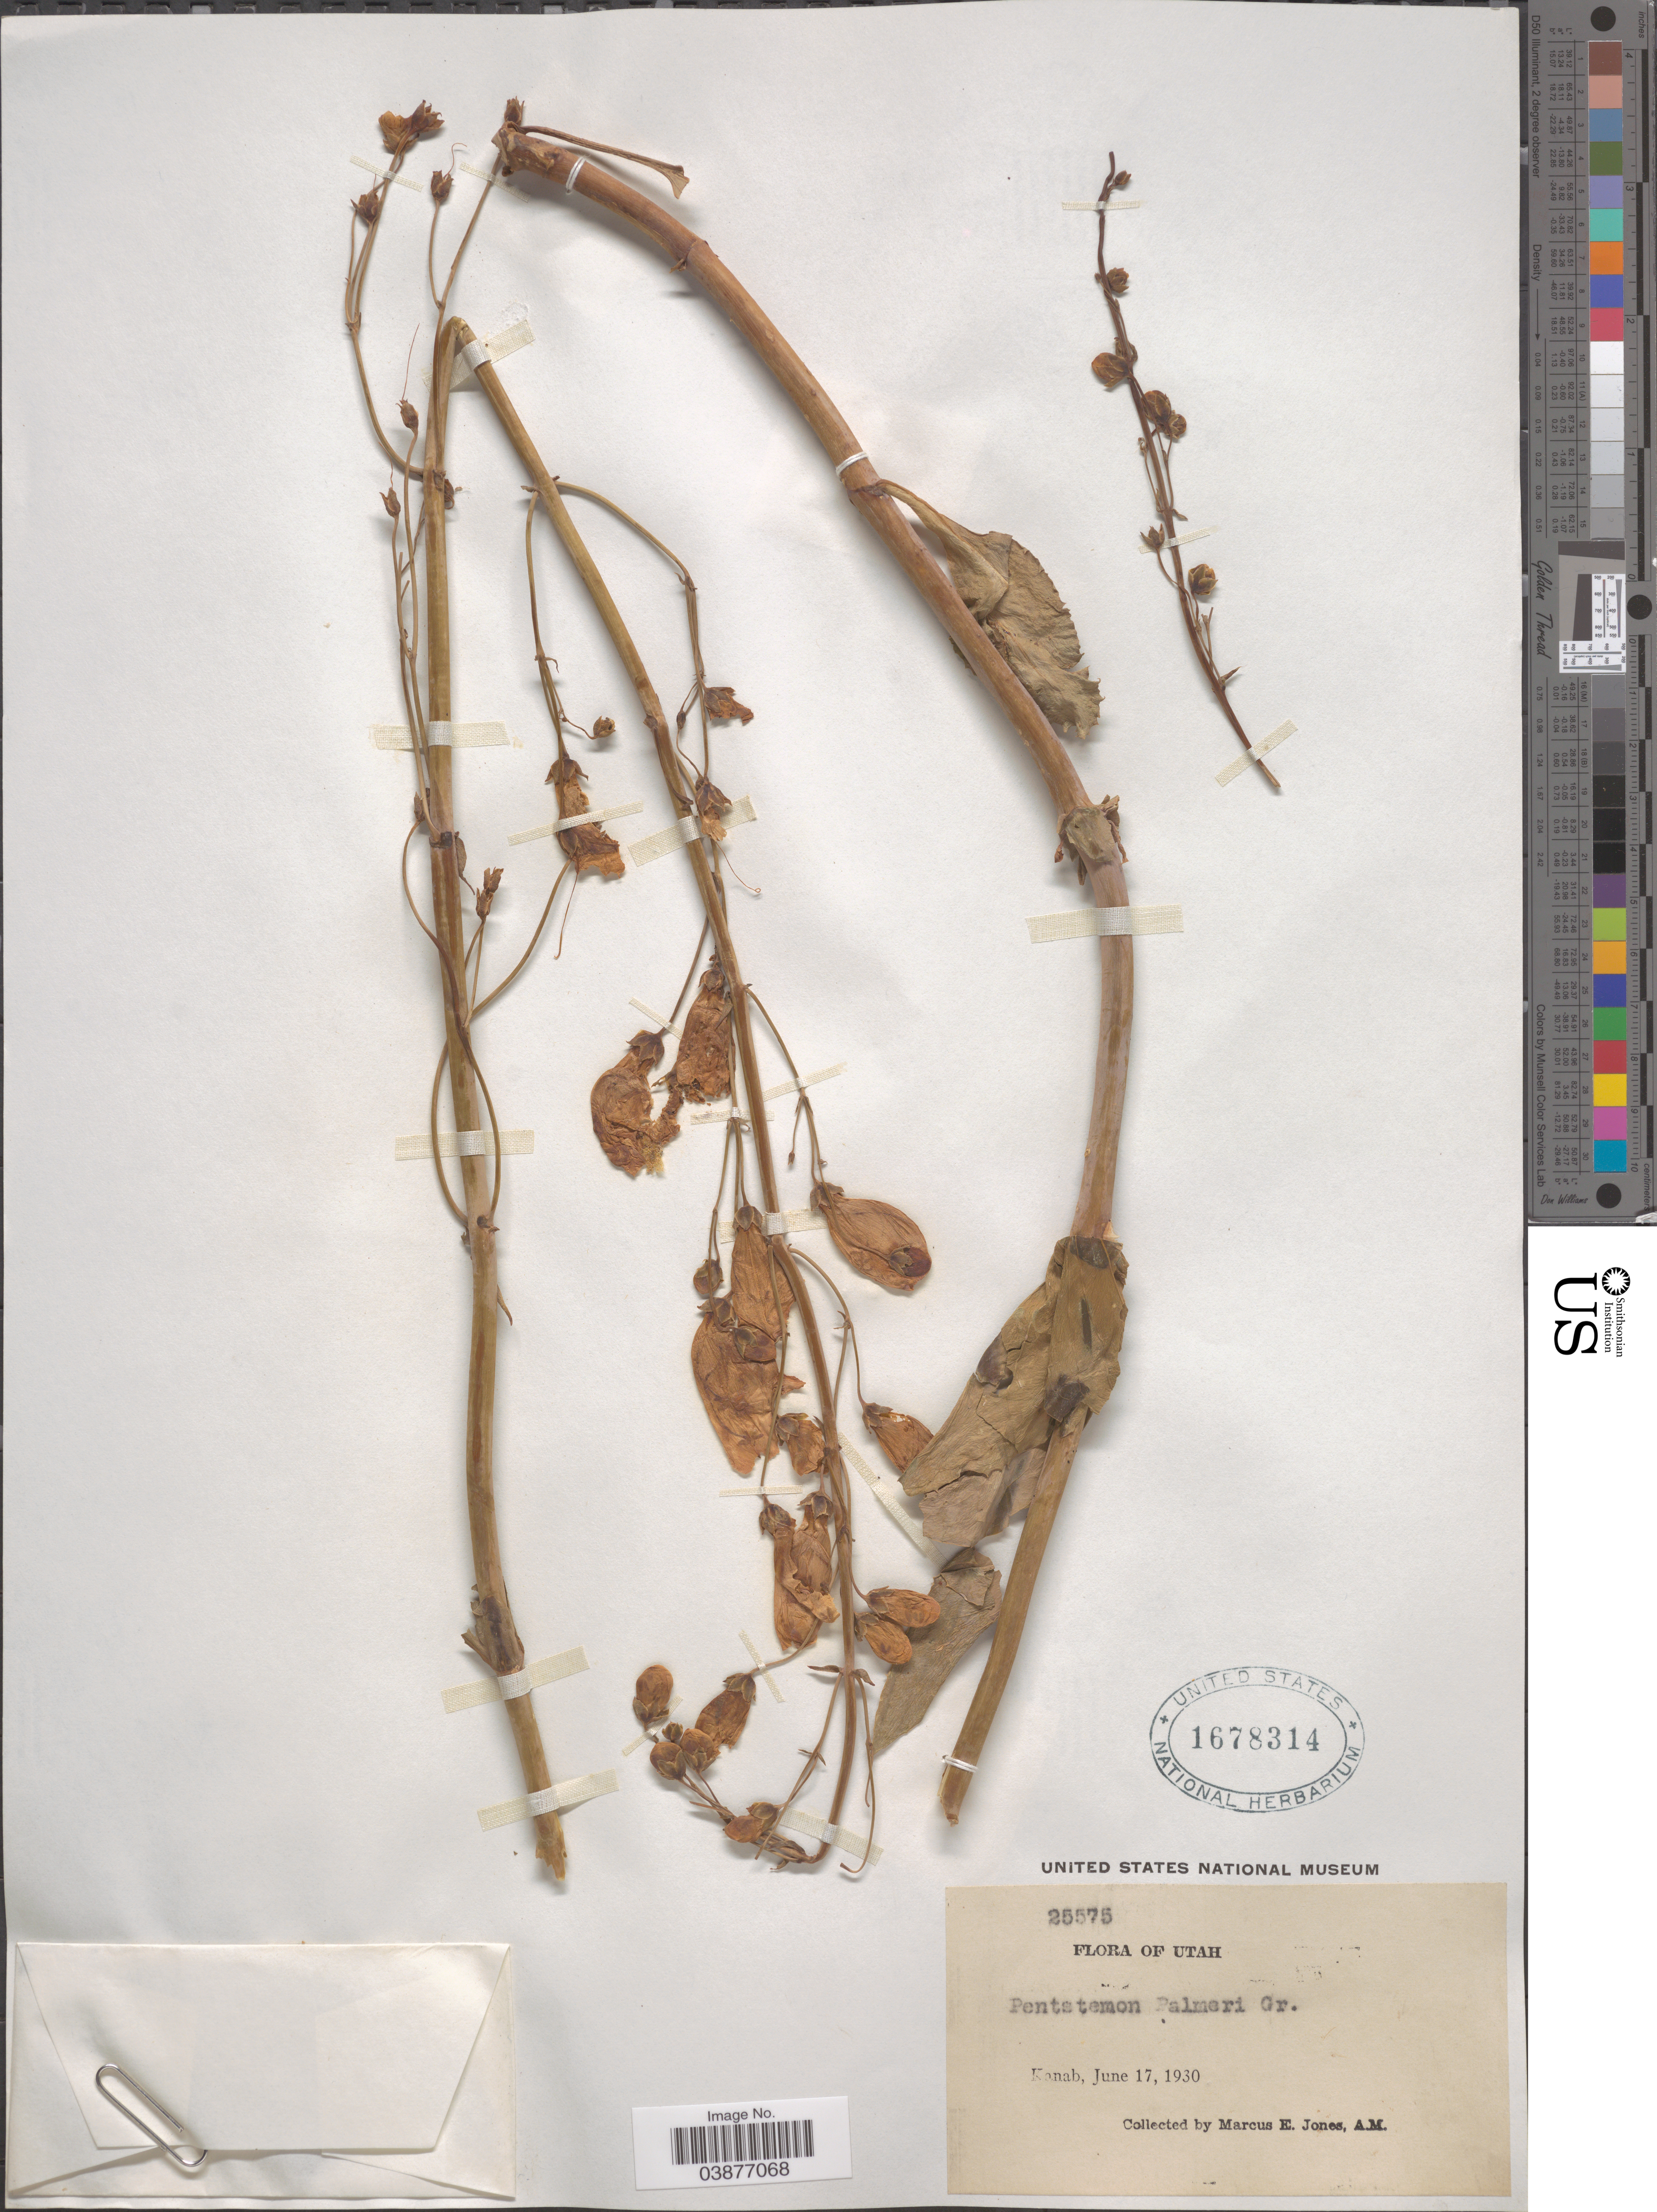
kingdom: Plantae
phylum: Tracheophyta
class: Magnoliopsida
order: Lamiales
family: Plantaginaceae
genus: Penstemon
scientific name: Penstemon palmeri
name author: A. Gray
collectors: M. E. Jones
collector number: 25575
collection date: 1930-06-17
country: United States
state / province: Utah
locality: Kanab.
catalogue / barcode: US 1678314